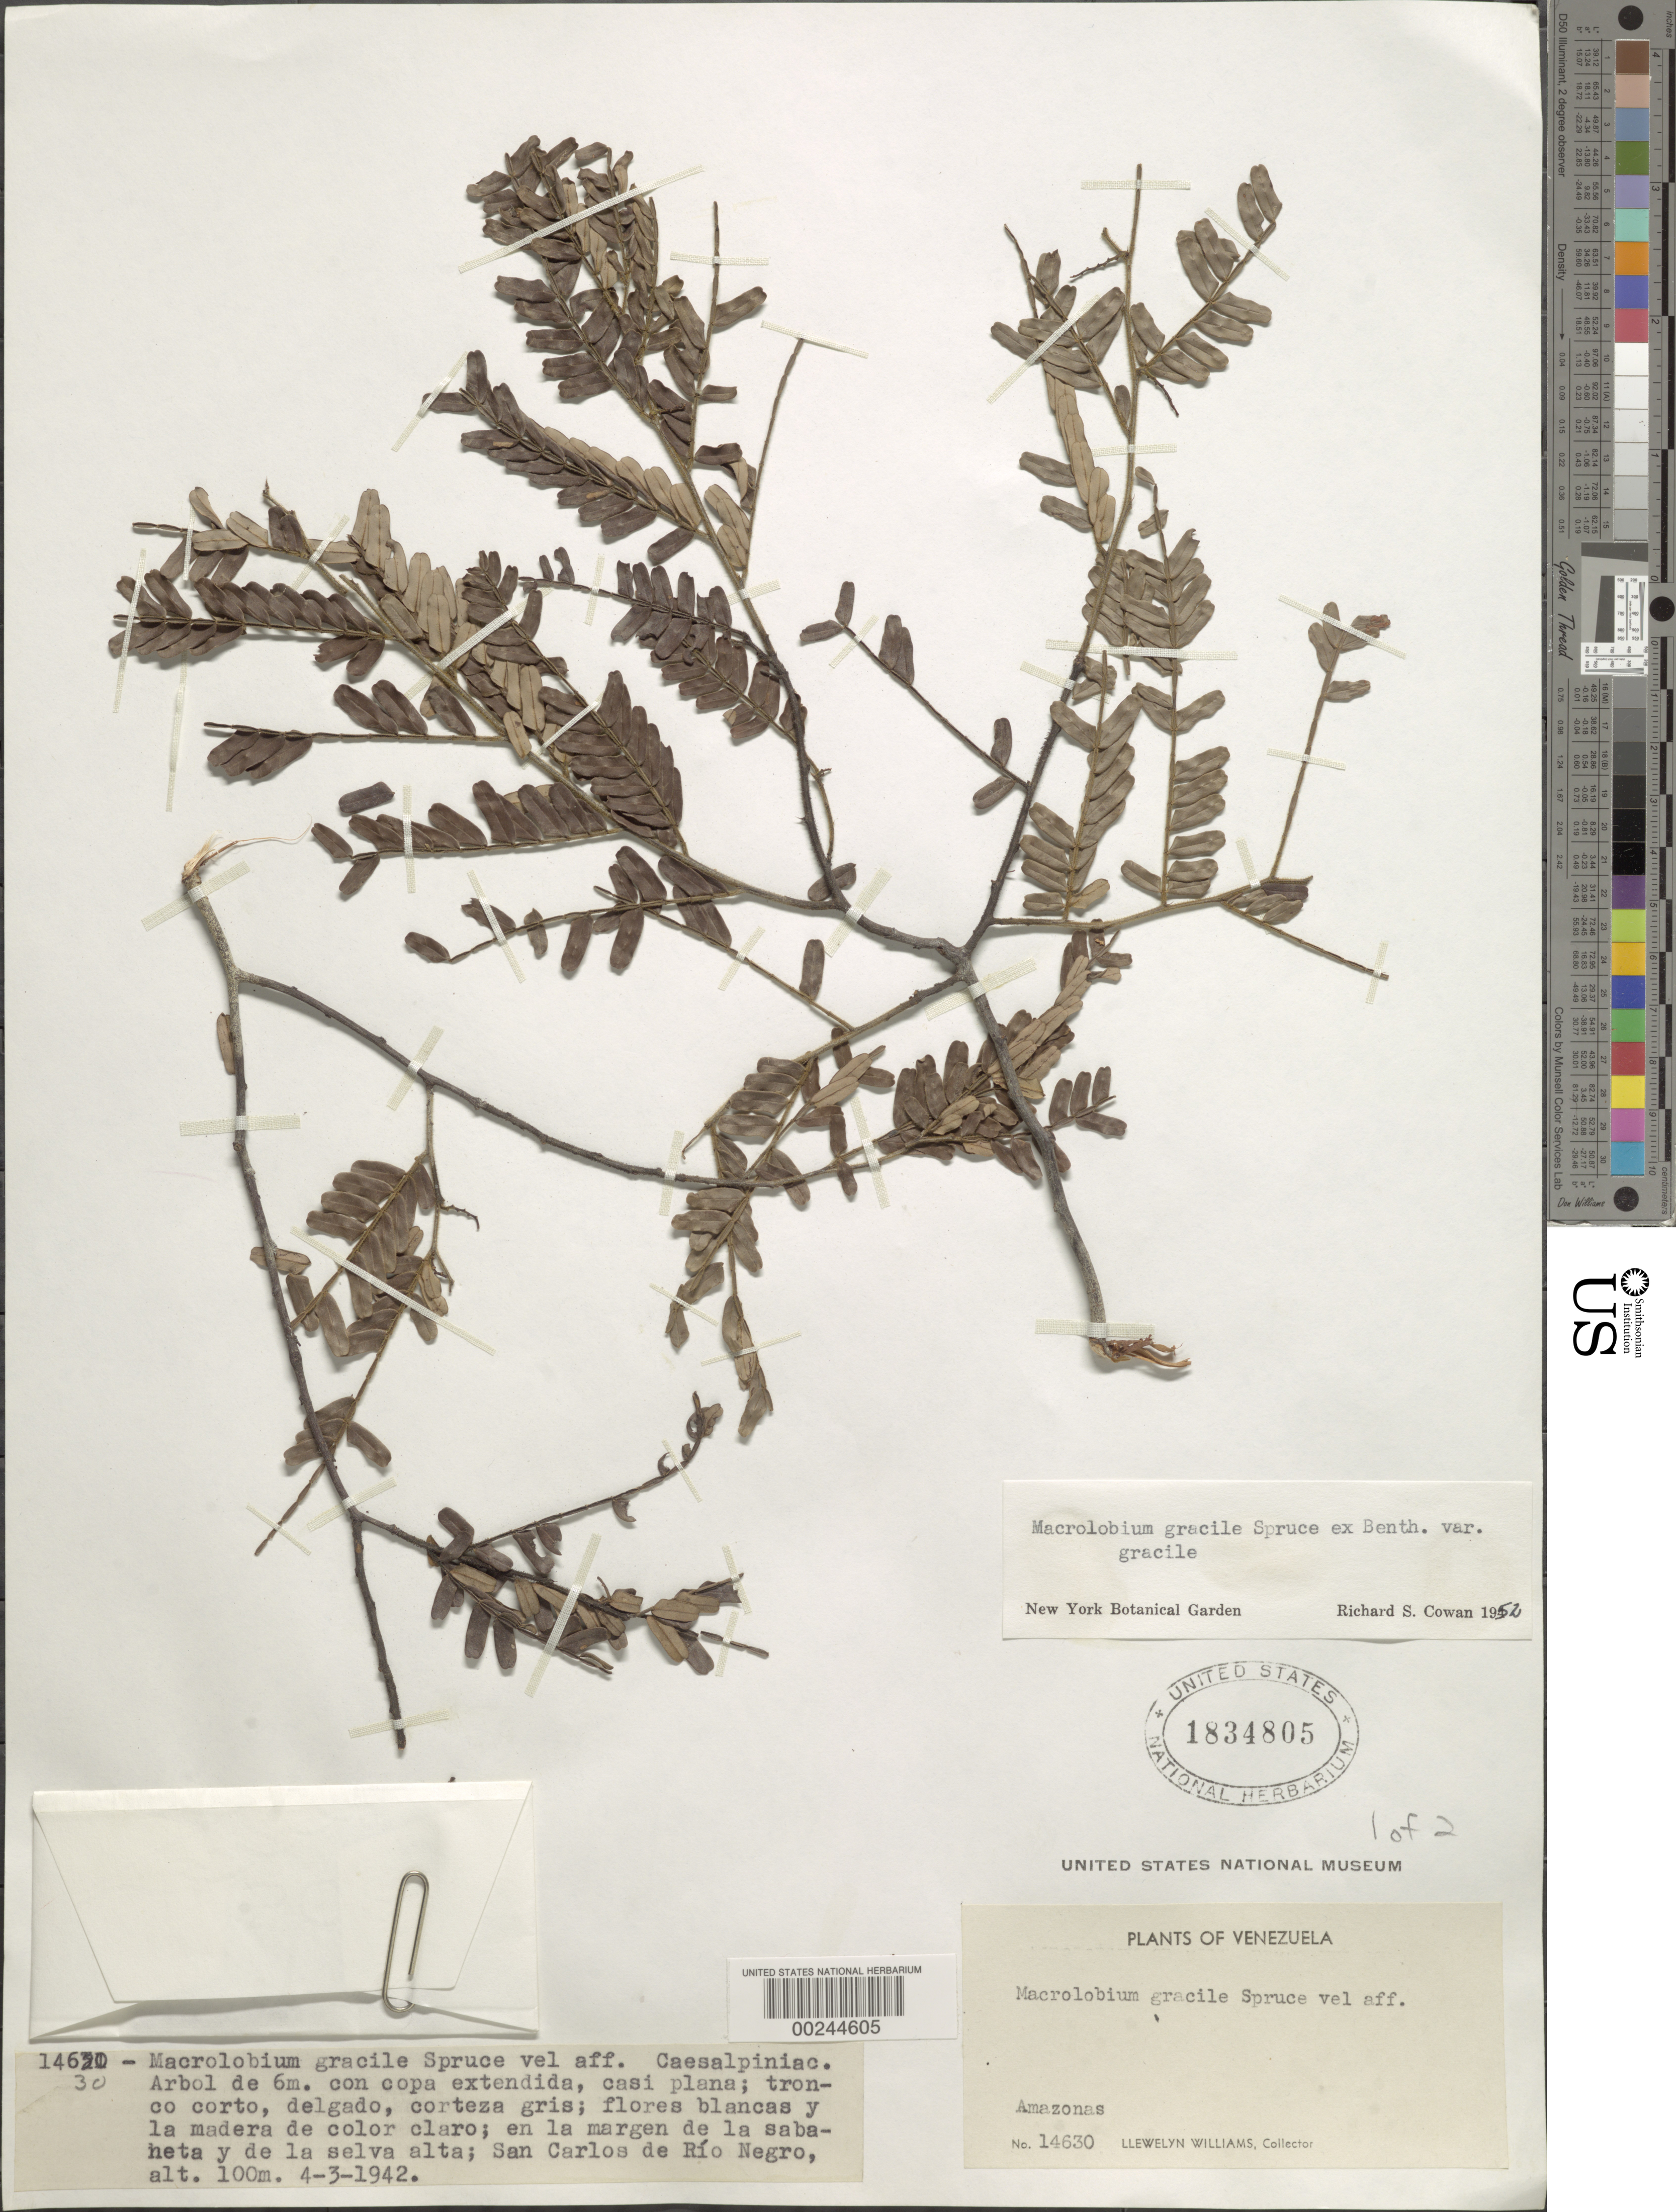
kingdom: Plantae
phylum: Tracheophyta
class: Magnoliopsida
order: Fabales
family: Fabaceae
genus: Macrolobium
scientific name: Macrolobium gracile var. gracile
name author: Spruce ex Benth.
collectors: Ll. Williams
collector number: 14630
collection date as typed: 04 Mar 1942 or 03 Apr 1942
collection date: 1942-03-04 or 1942-04-03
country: Venezuela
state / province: Amazonas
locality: San carlos de rio negro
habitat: Edge of savanna and the tall forest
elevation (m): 300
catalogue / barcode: US 1834805